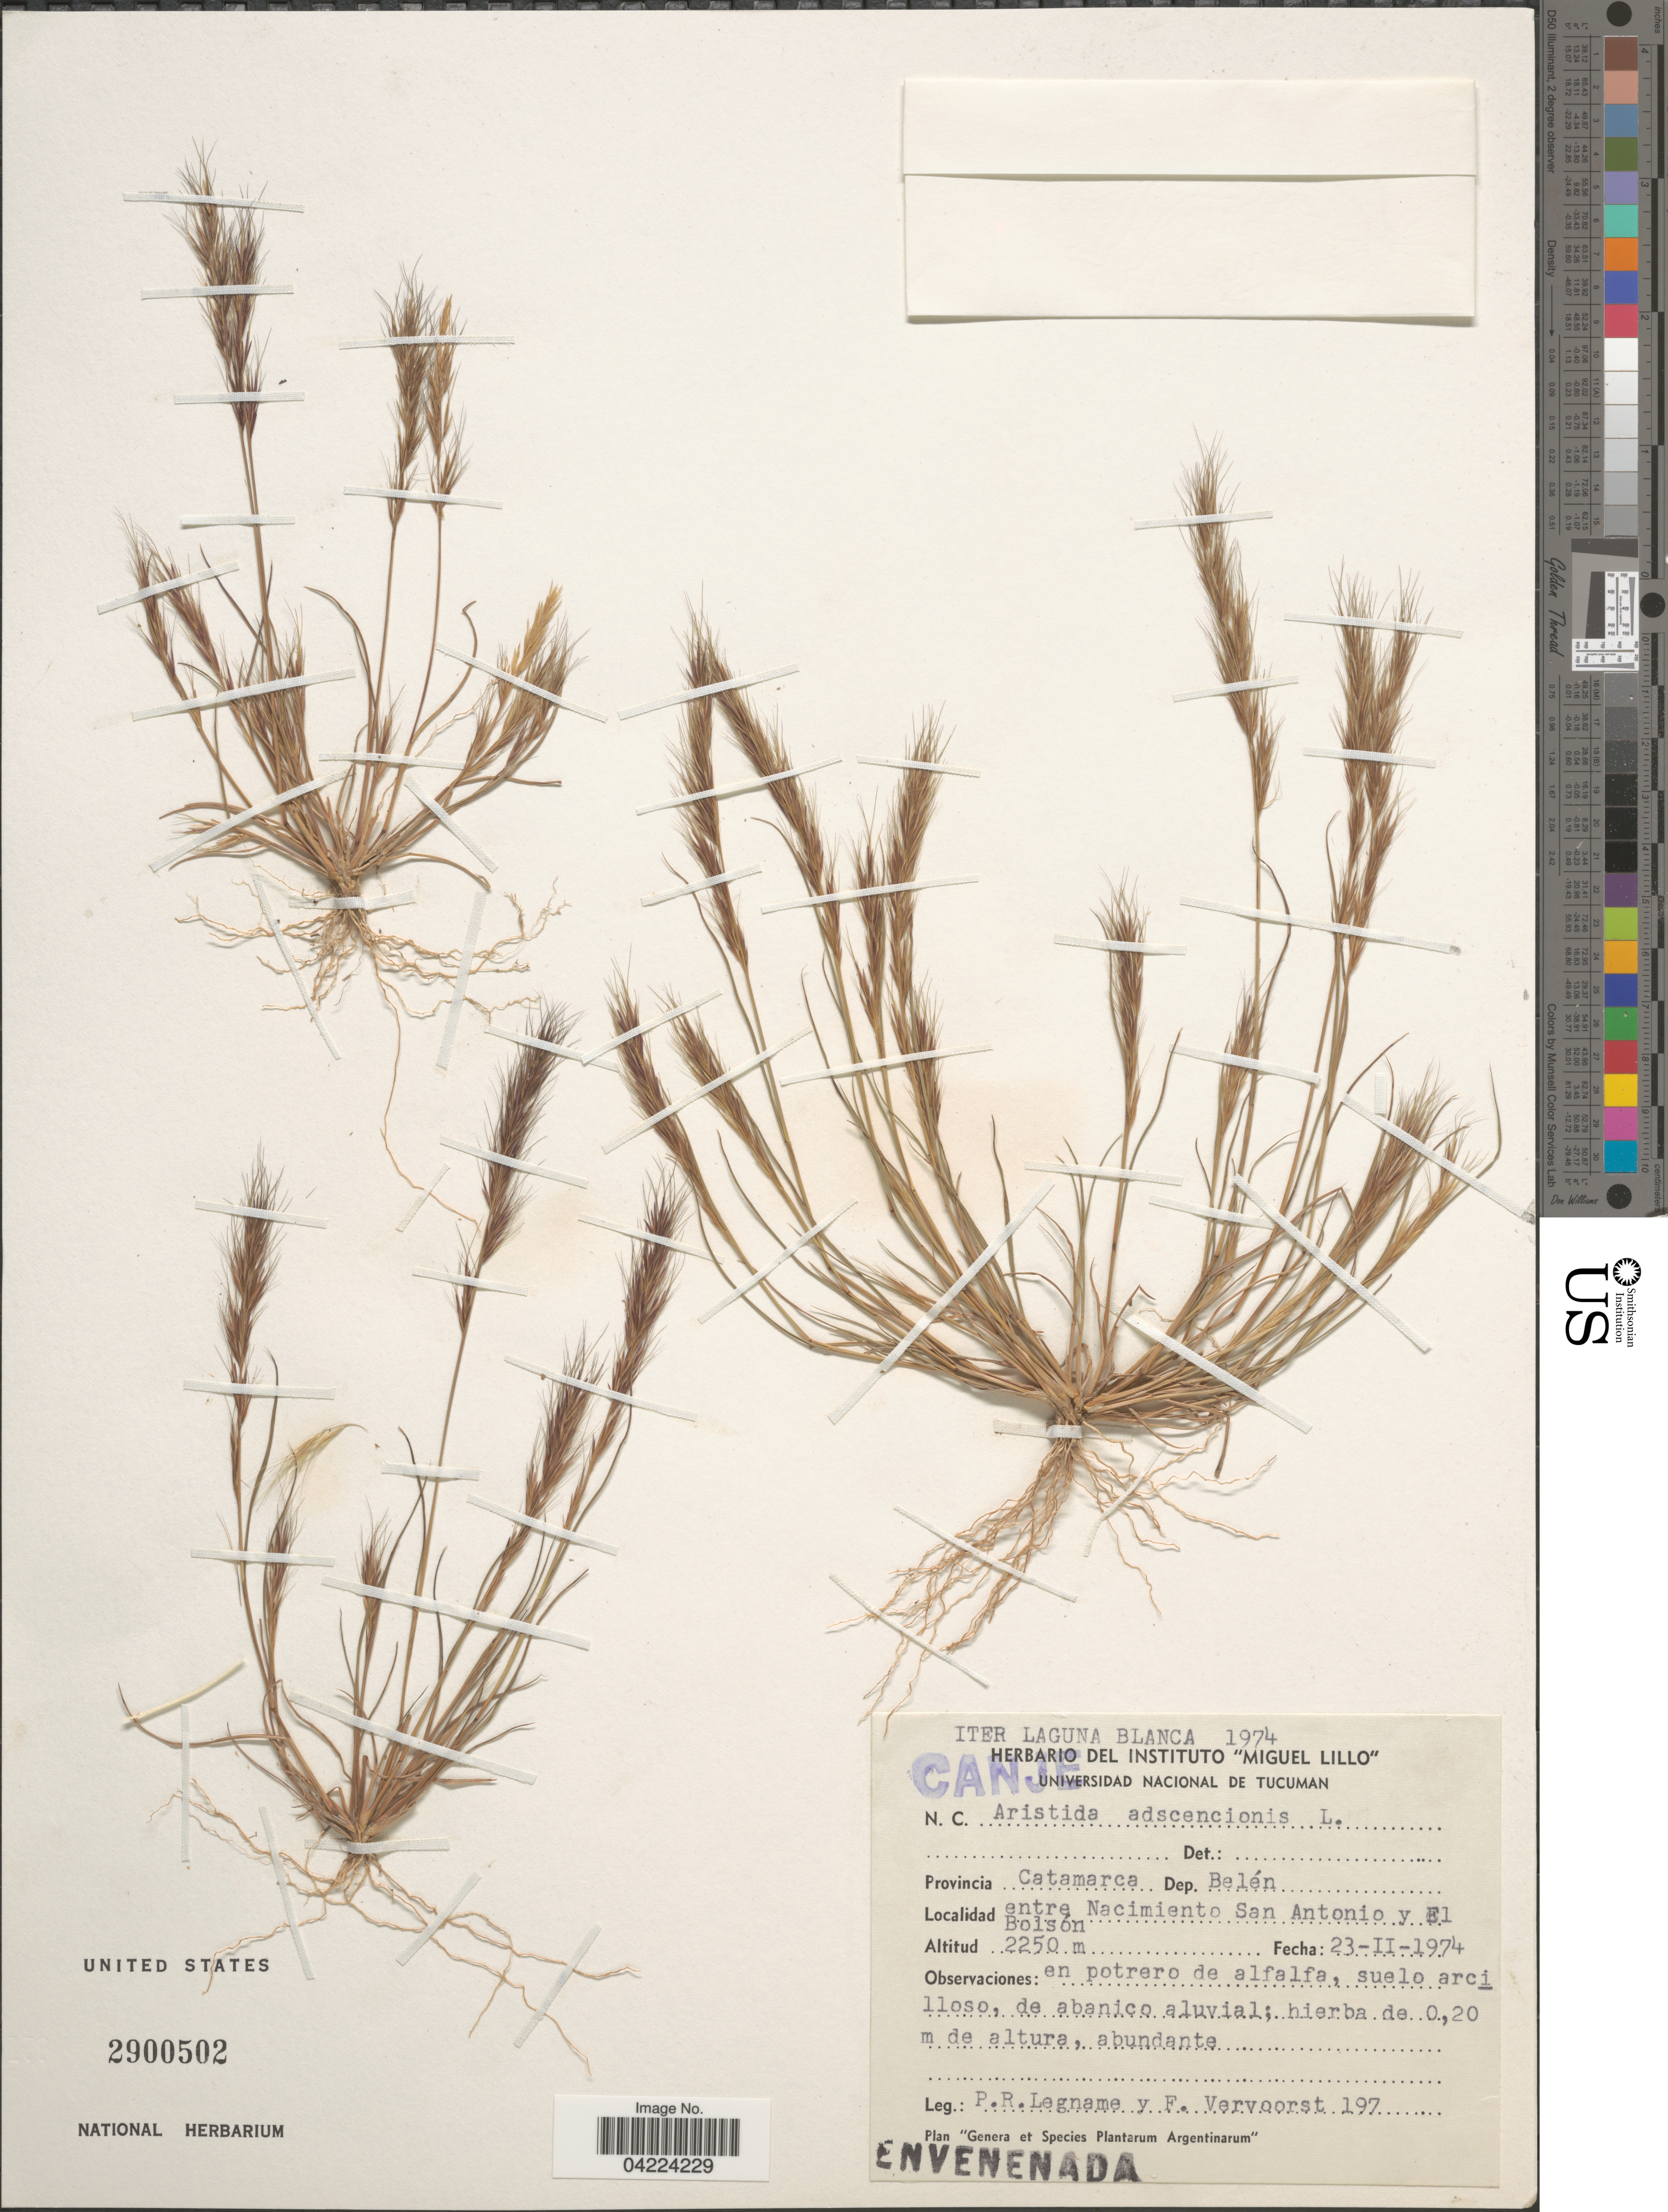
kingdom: Plantae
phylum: Tracheophyta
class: Liliopsida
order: Poales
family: Poaceae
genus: Aristida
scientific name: Aristida adscensionis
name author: L.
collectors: P. R. Legname & F. Vervoorst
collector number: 197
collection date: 1974-02-23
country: Argentina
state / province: Catamarca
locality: Iter Laguna Blanca 1974. Dep. Belén. Entre Nacimiento San Antonio y El Bolsón.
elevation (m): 2250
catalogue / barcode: US 2900502